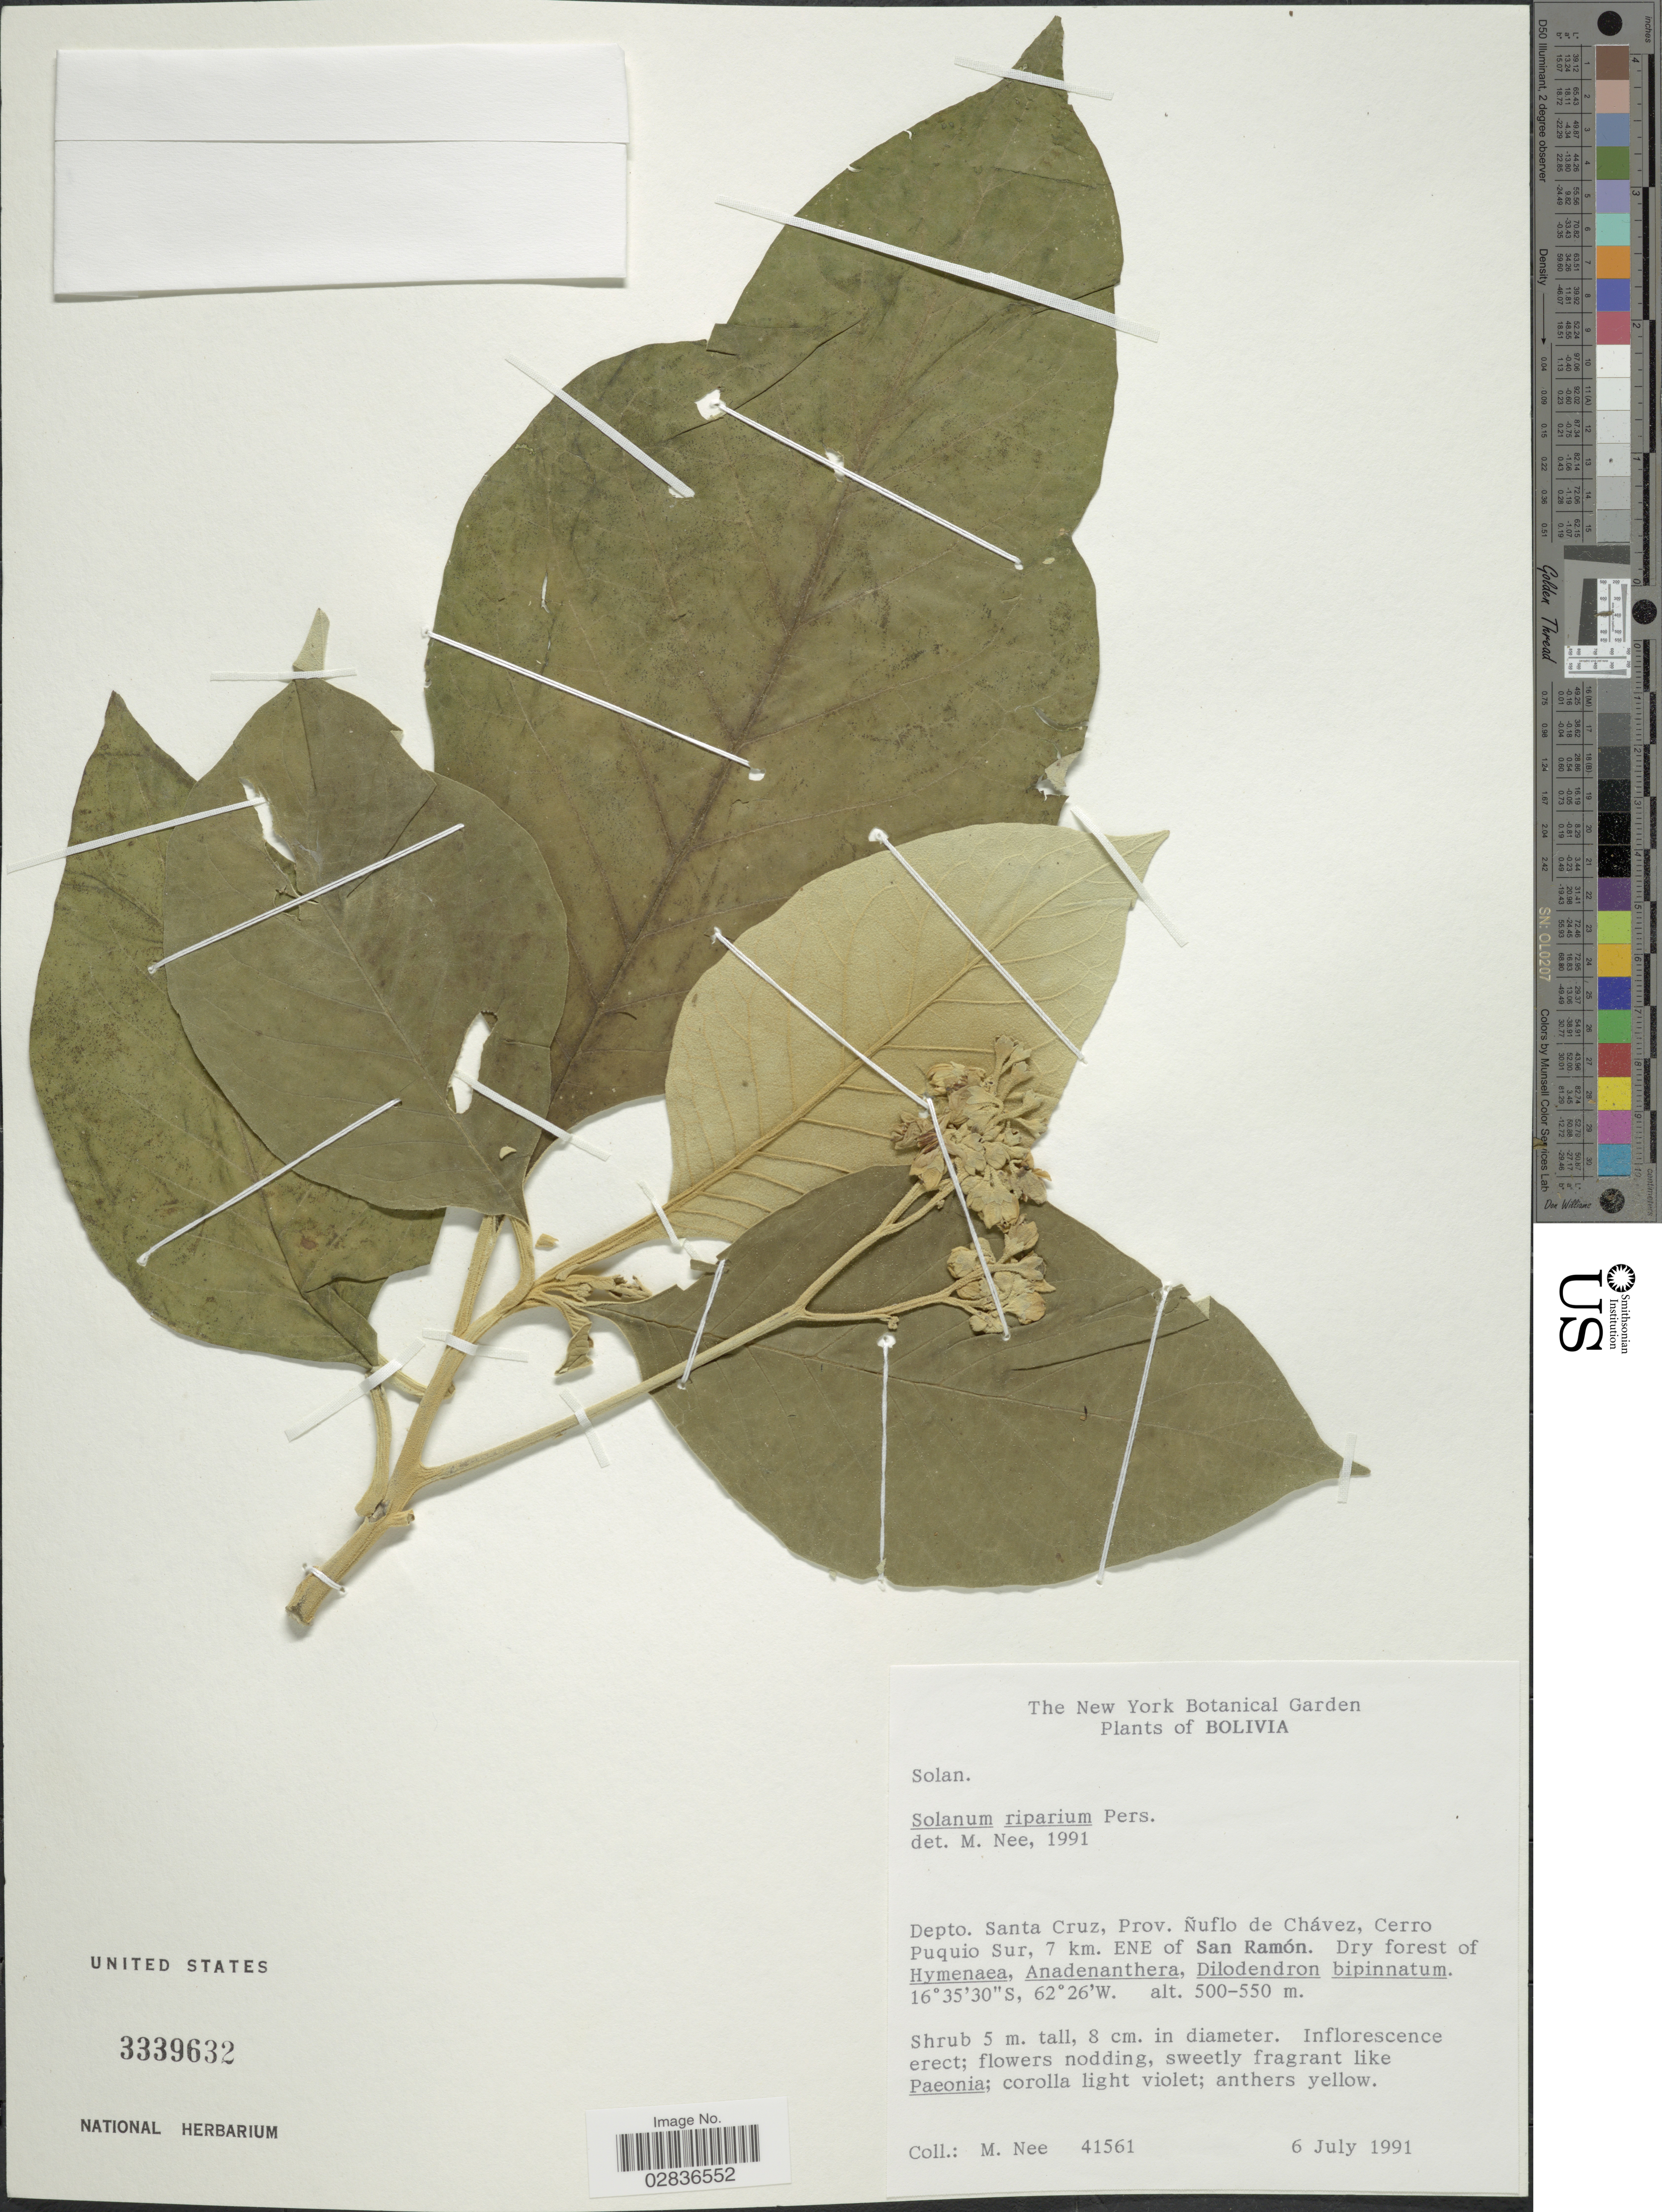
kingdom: Plantae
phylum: Tracheophyta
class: Magnoliopsida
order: Solanales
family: Solanaceae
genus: Solanum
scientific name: Solanum riparium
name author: Pers.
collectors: M. Nee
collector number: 41561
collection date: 1991-07-06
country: Bolivia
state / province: Santa Cruz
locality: Depto. Santa Cruz, Prov. Ñuflo de Chávez, Cerro Puquio Sur, 7 km. ENE of San Ramón.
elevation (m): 500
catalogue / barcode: US 3339632